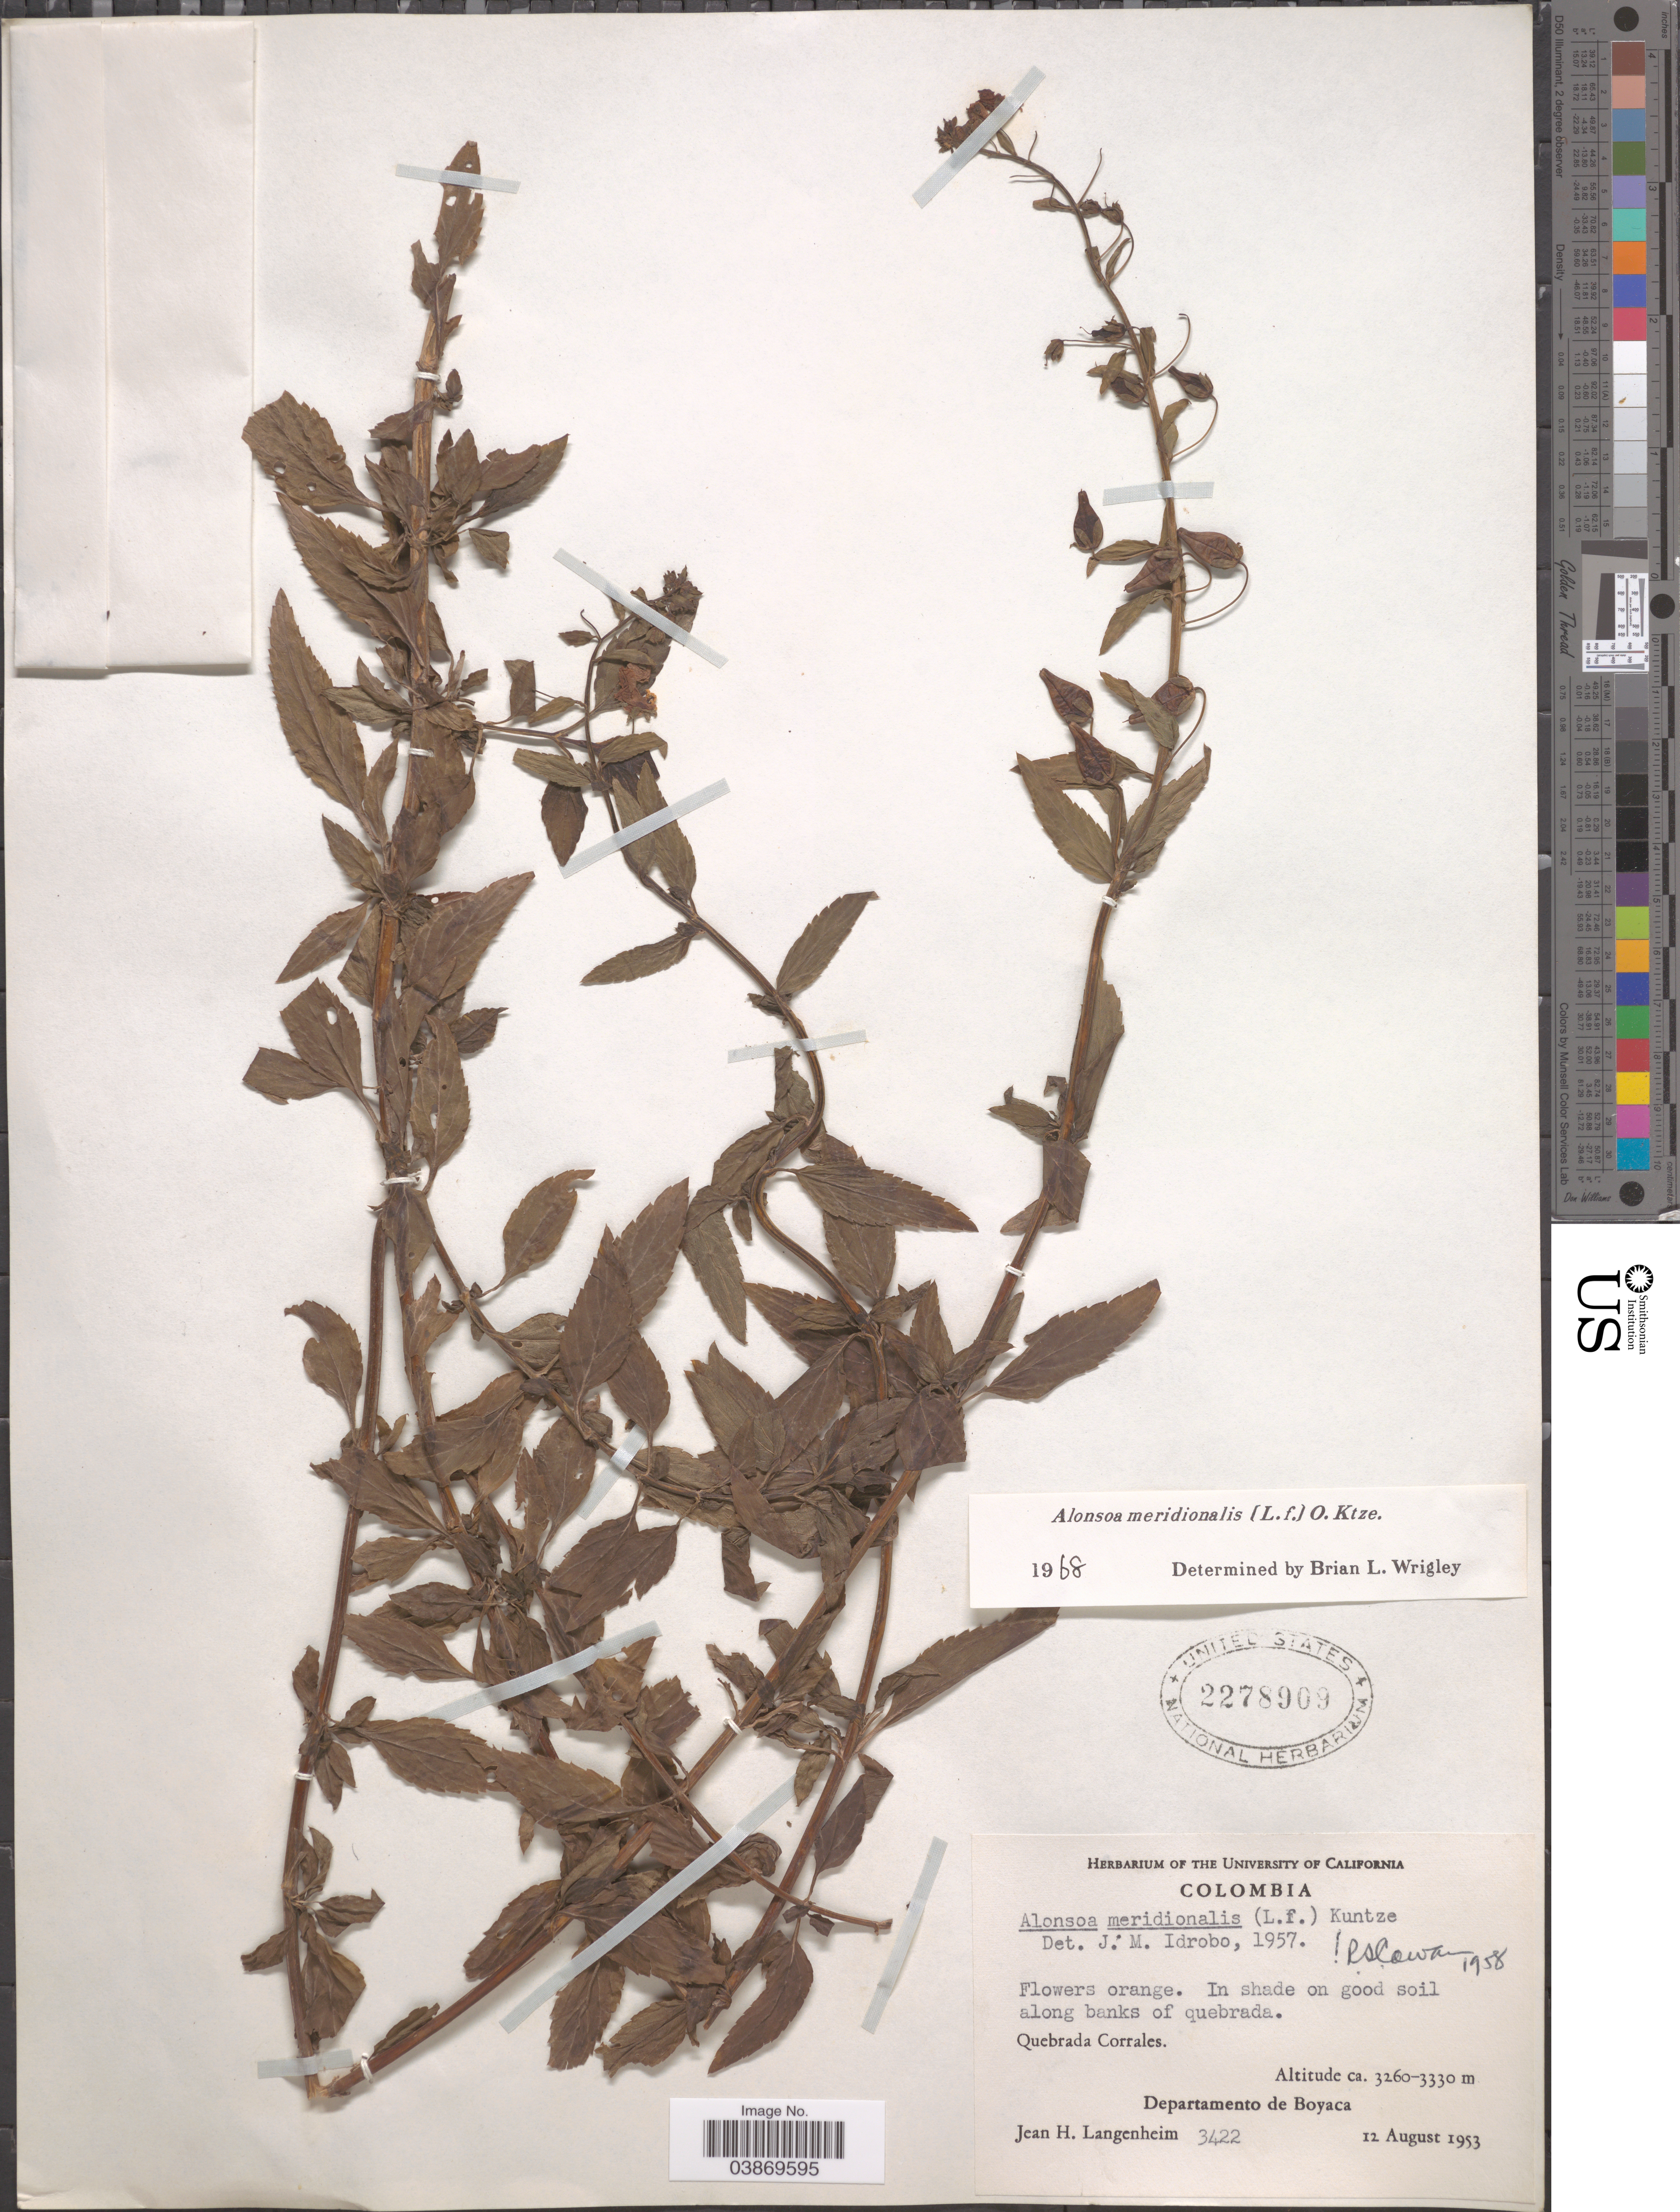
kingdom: Plantae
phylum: Tracheophyta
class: Magnoliopsida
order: Lamiales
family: Scrophulariaceae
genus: Alonsoa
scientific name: Alonsoa meridionalis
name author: (L. f.) Kuntze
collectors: J. H. Langenheim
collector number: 3422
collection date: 1953-08-12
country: Colombia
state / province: Boyacá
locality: Along banks of quebrada. Quebrada Corrales. Departamento de Boyaca.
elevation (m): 3260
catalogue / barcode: US 2278909